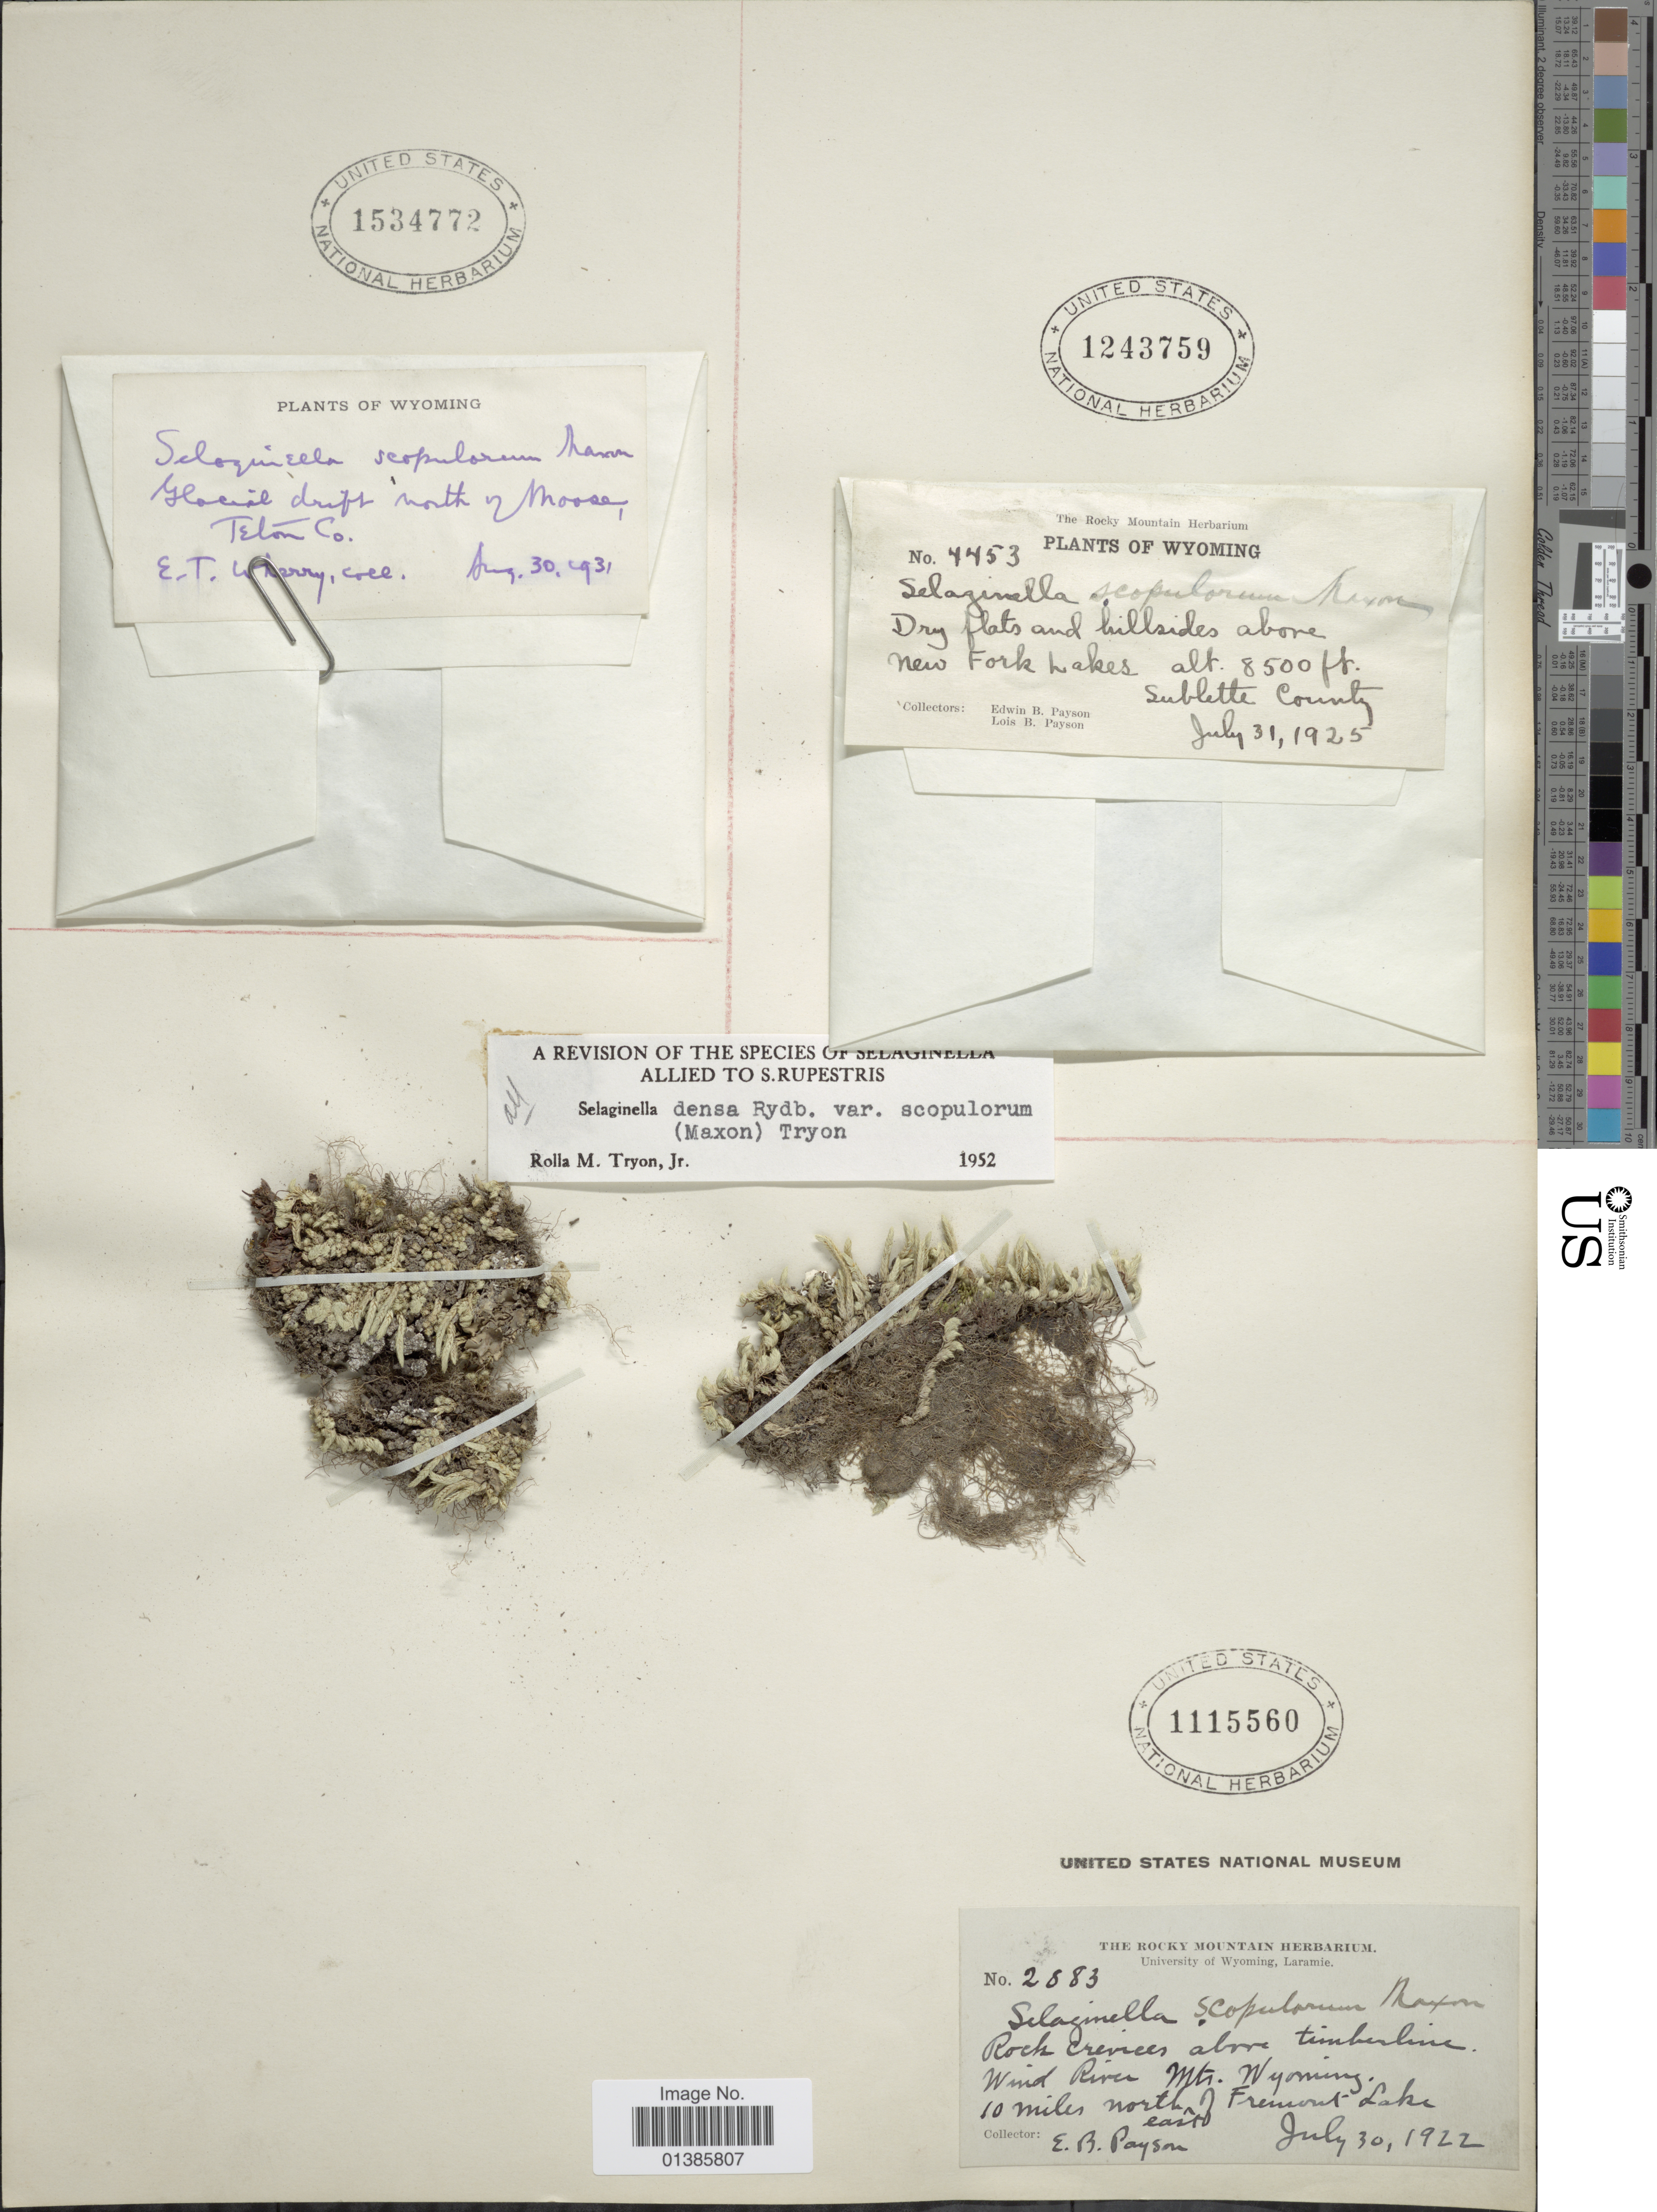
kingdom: Plantae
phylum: Tracheophyta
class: Lycopodiopsida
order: Selaginellales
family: Selaginellaceae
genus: Selaginella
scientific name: Selaginella densa var. scopulorum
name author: (Maxon) R.M. Tryon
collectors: E. B. Payson & L. Payson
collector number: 4453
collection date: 1925-07-31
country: United States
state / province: Wyoming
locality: Dry flats and hillsides above New Fork Lakes. Sublette County.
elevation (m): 2591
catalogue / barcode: US 1243759-2